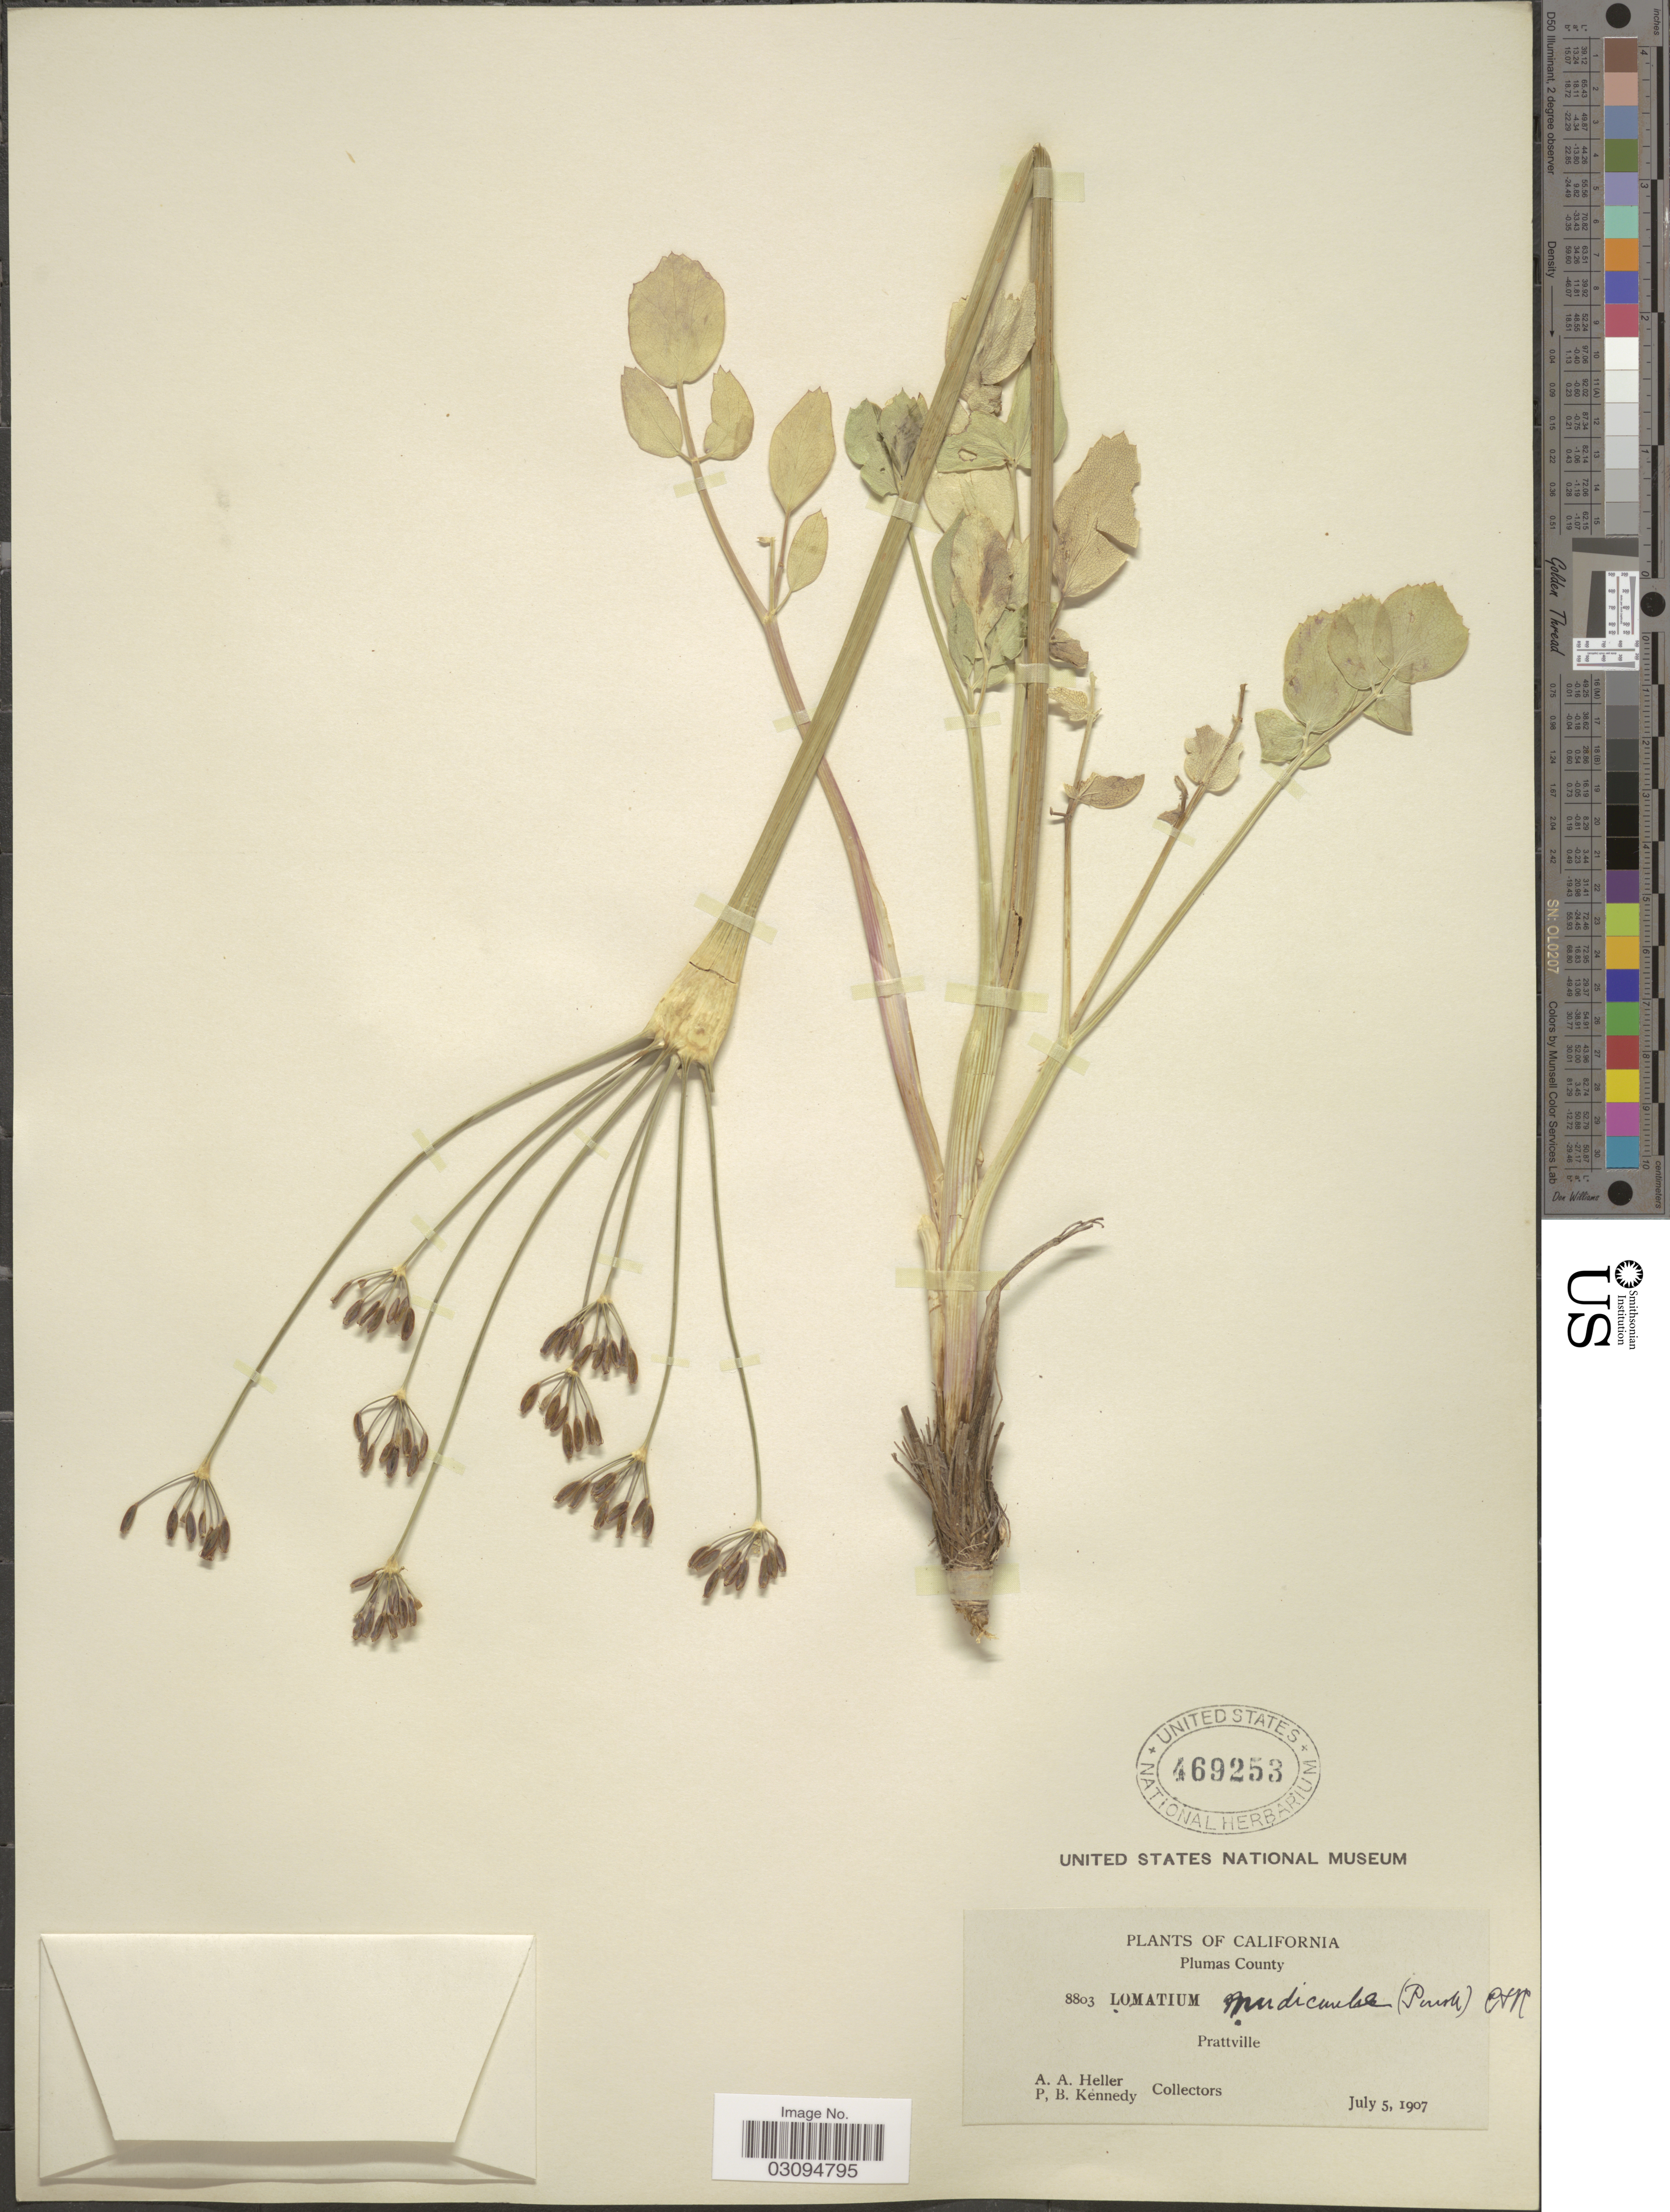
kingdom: Plantae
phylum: Tracheophyta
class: Magnoliopsida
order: Apiales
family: Apiaceae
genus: Lomatium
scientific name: Lomatium nudicaule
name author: (Pursh) J.M. Coult. & Rose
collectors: A. A. Heller & P. B. Kennedy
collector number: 8803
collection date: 1907-07-05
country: United States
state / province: California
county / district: Plumas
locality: Plumas County. Prattville.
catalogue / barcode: US 469253